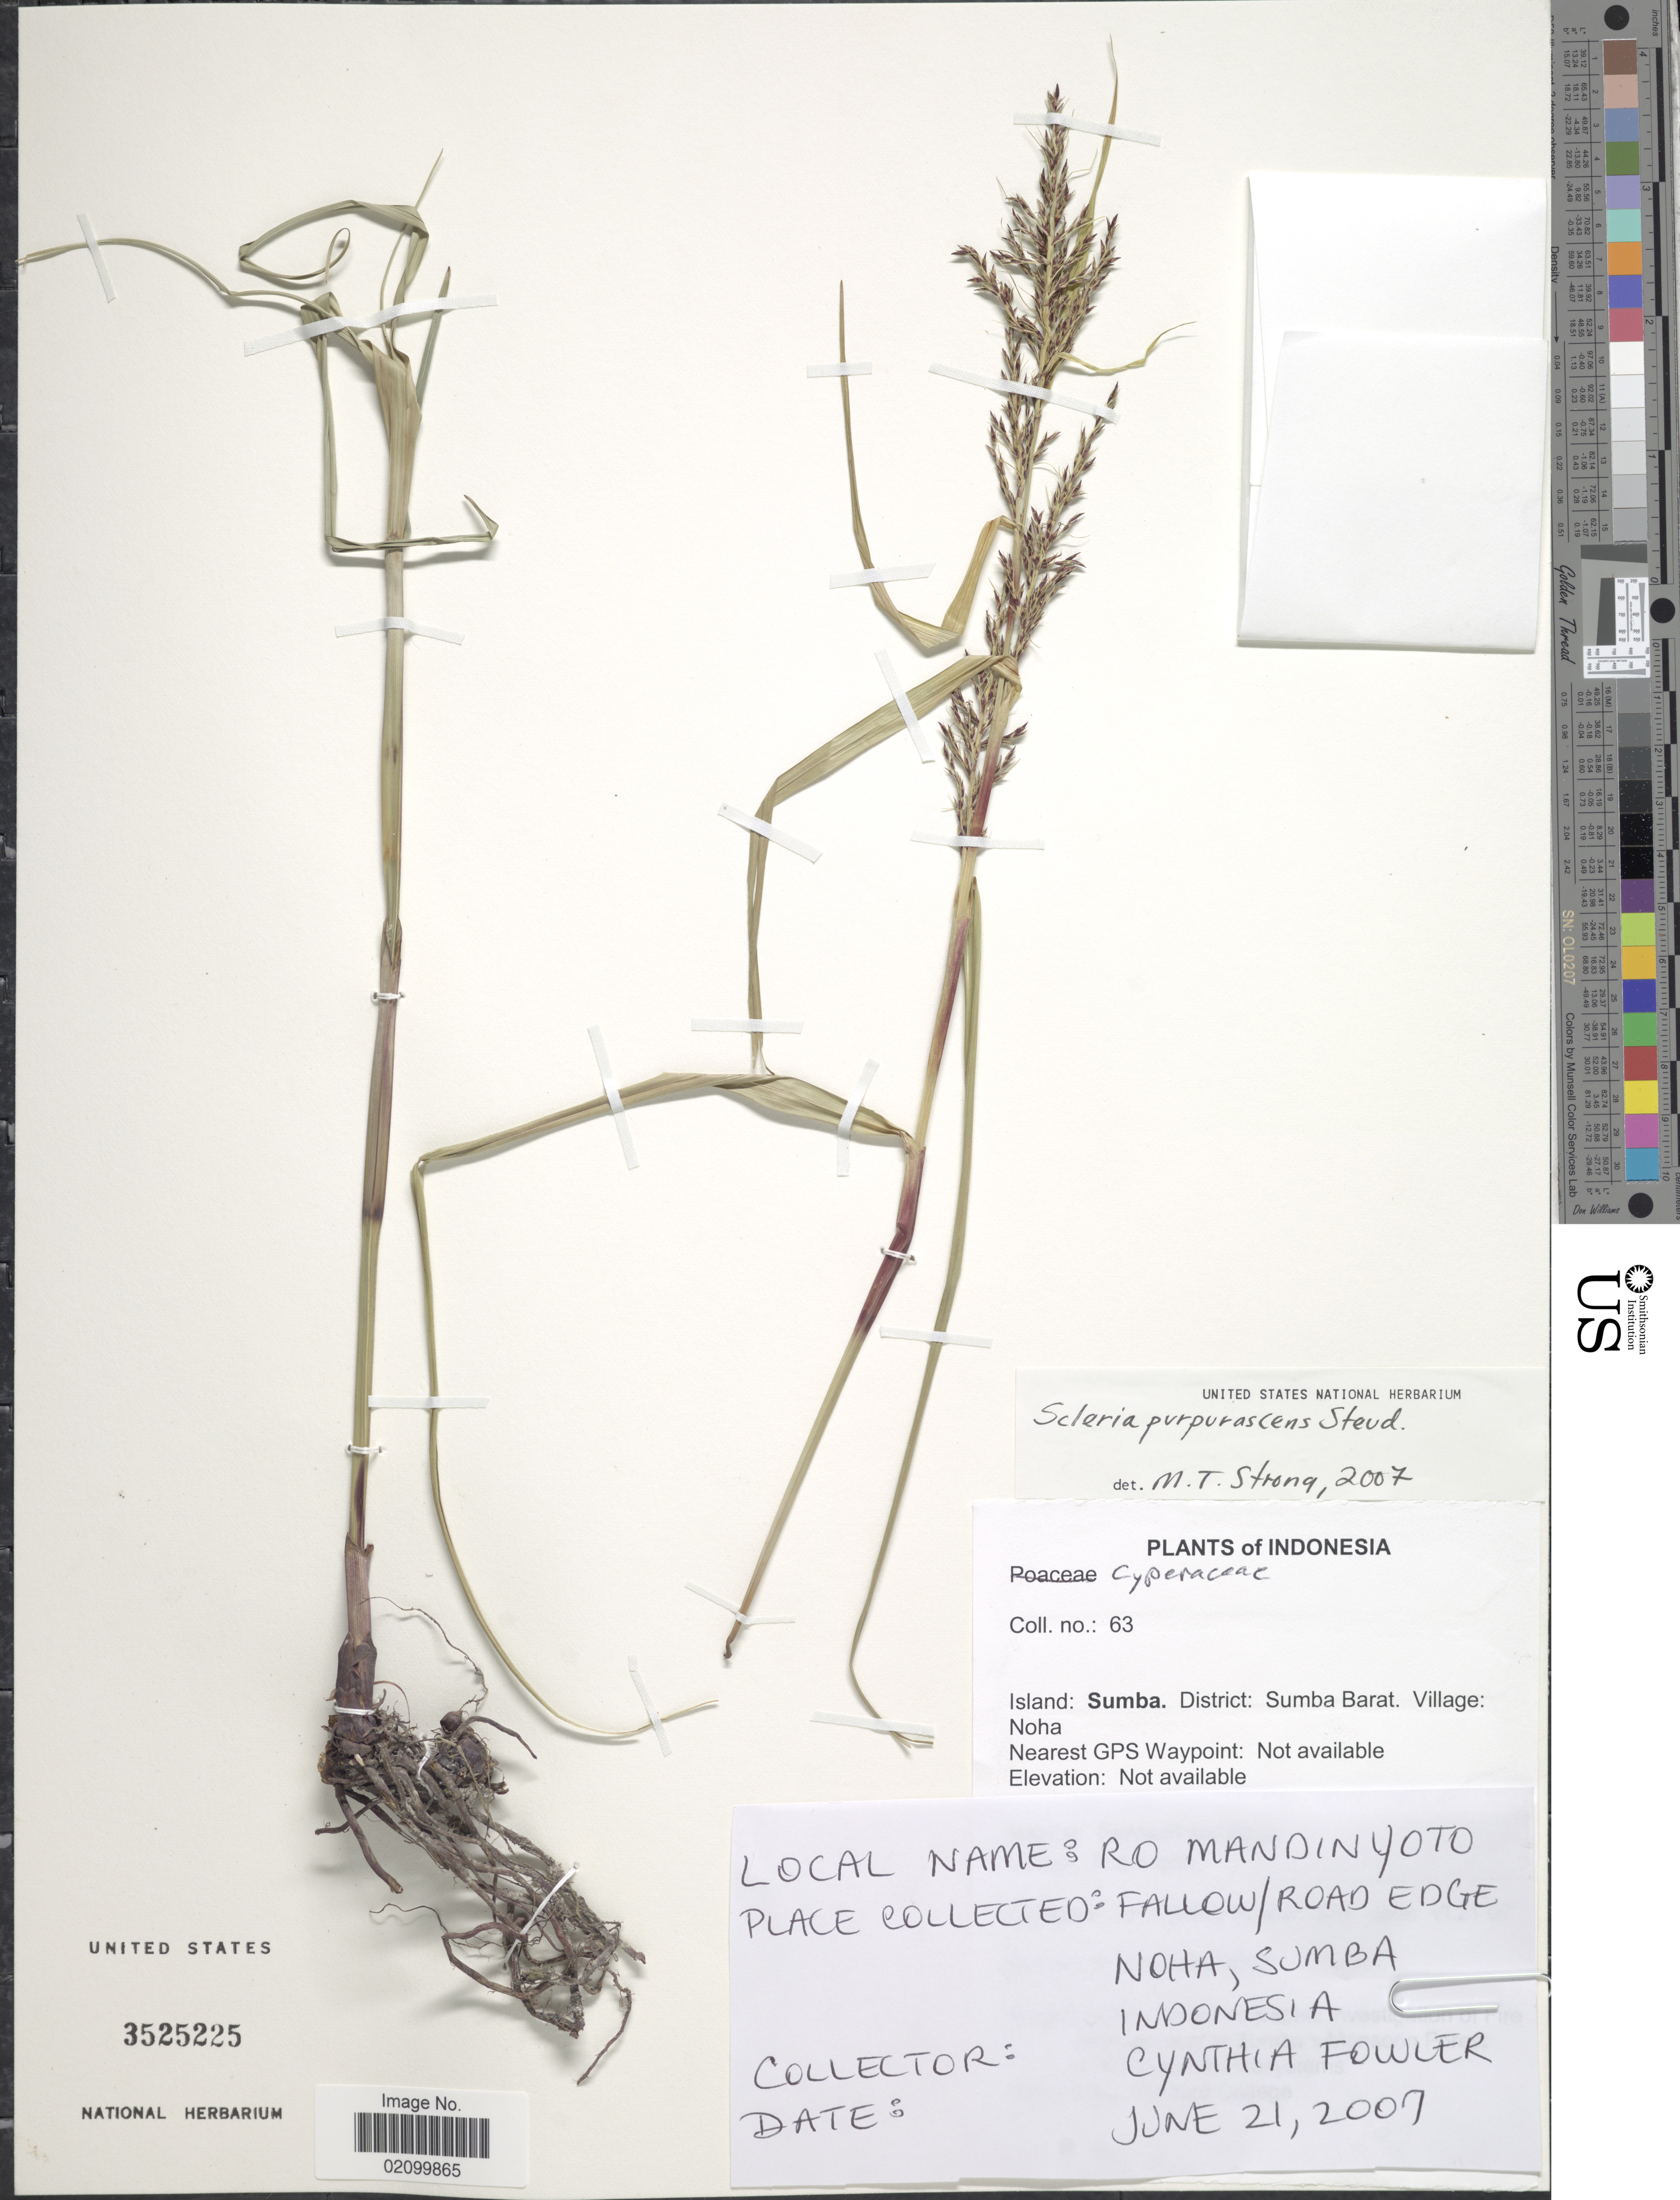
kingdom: Plantae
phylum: Tracheophyta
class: Liliopsida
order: Poales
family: Cyperaceae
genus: Scleria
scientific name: Scleria purpurascens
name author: Steud.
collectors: C. Fowler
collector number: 63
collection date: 2007-06-21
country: Indonesia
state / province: Nusa Tenggara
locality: Island: Sumba. District: Sumba Barat. Village: Noha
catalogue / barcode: US 3525225